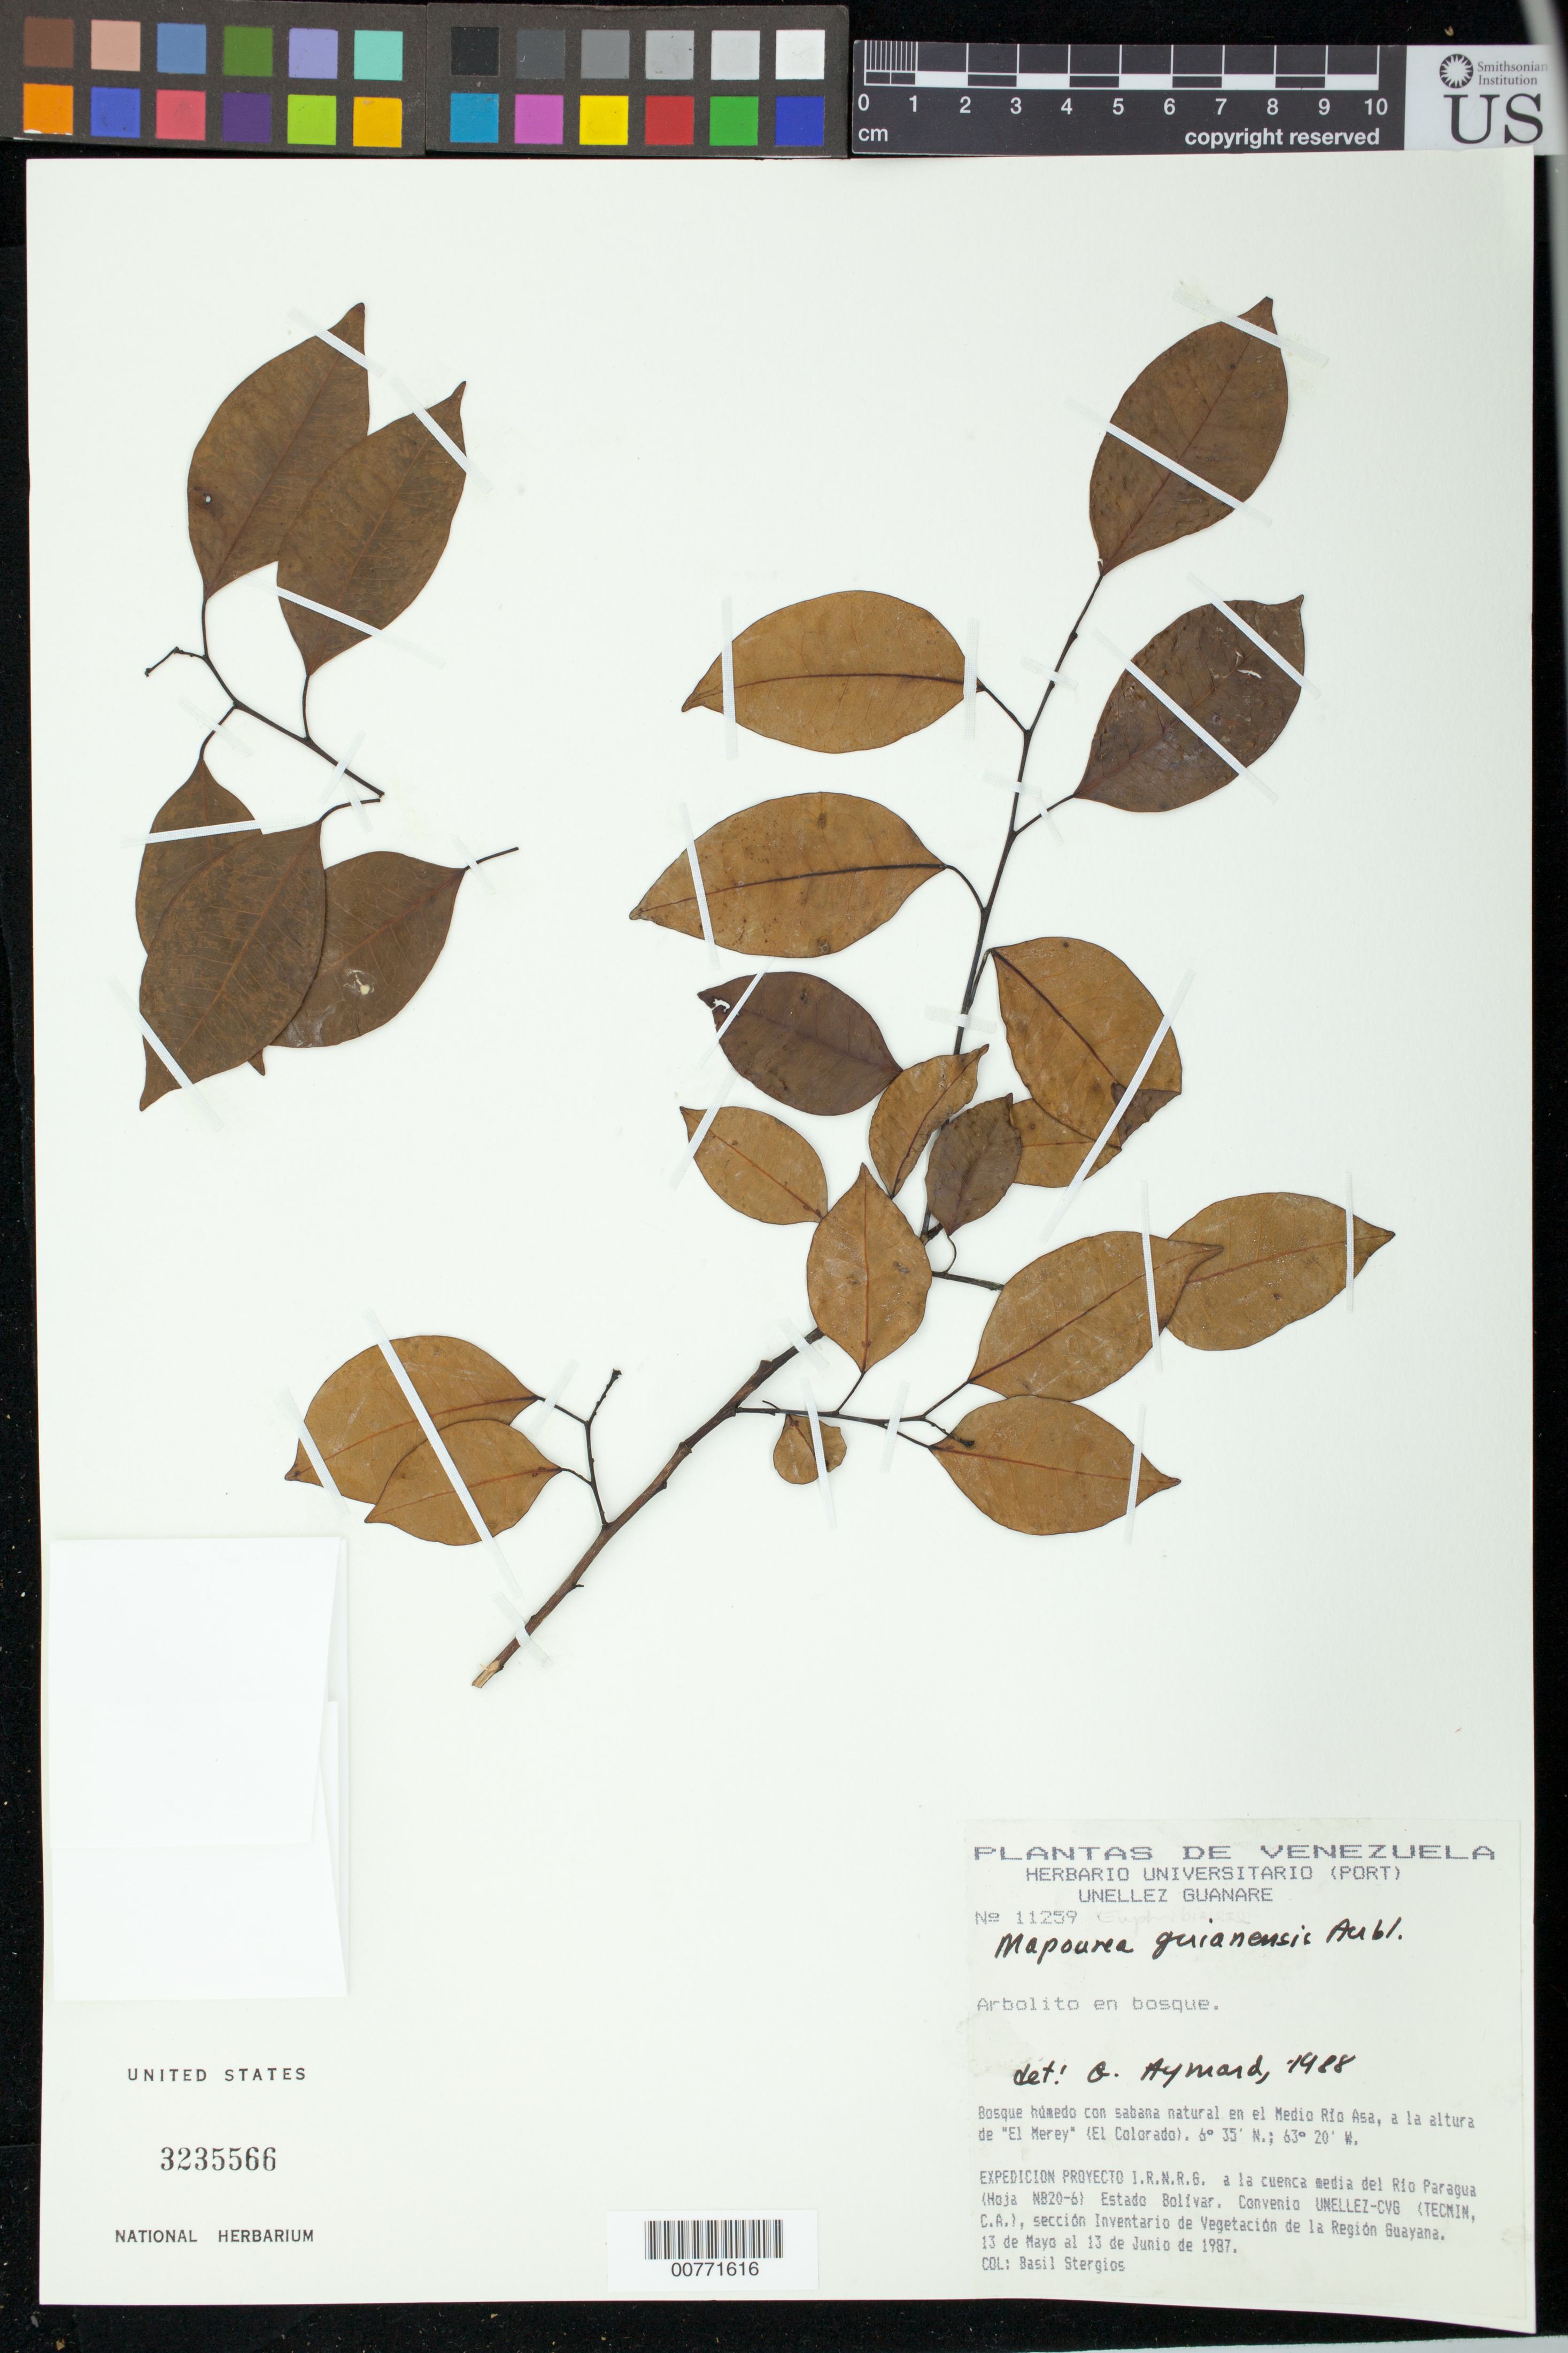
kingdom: Plantae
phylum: Tracheophyta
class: Magnoliopsida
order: Malpighiales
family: Euphorbiaceae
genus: Maprounea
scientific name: Maprounea guianensis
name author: Aubl.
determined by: Aymard C., G. A., (PORT), Univ. Nac. Exp. de los Llanos Ezequiel Zamora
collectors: B. G. Stergios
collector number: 11259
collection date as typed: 13-May-87 to 13-Jun-87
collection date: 1987-05-13/1987-06-13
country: Venezuela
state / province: Bolívar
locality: Medio Río Asa, "El Merey" (El Colorado); Río Paragua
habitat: Bosque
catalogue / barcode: US 3235566